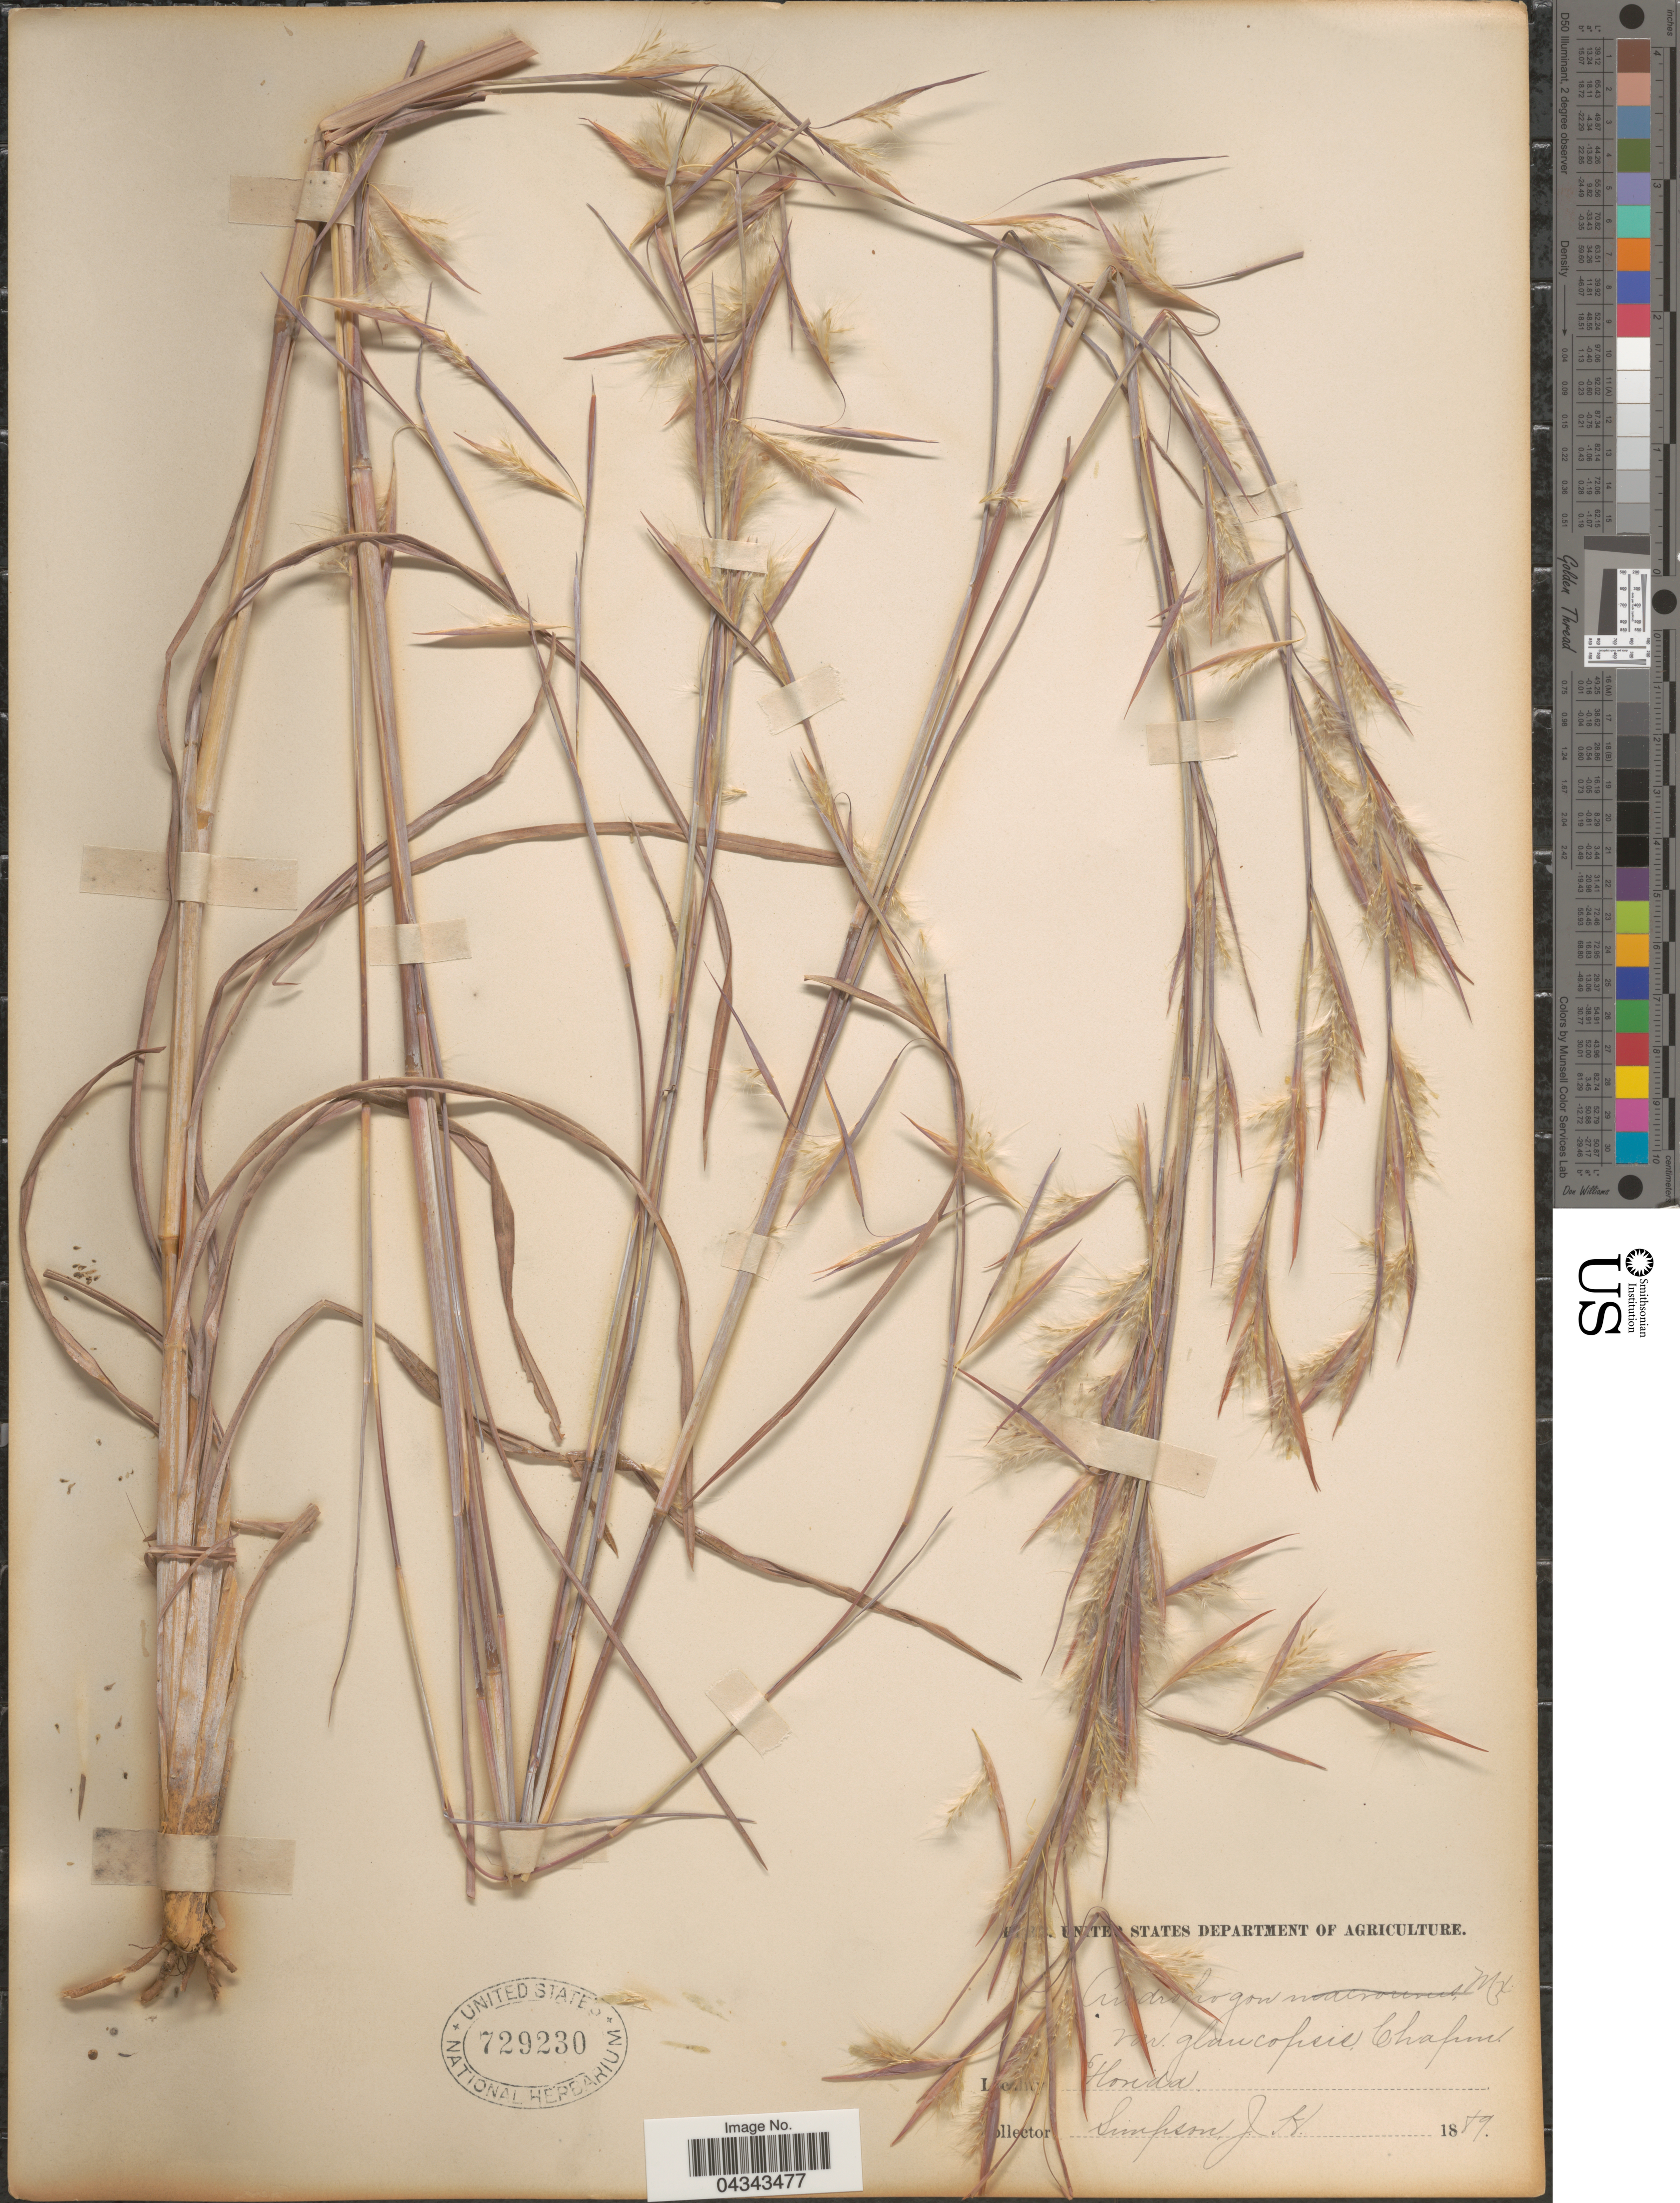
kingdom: Plantae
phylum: Tracheophyta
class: Liliopsida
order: Poales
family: Poaceae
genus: Andropogon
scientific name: Andropogon glomeratus var. glaucopsis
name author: C. Mohr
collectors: J. H. Simpson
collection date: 1889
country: United States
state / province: Florida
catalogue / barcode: US 729230